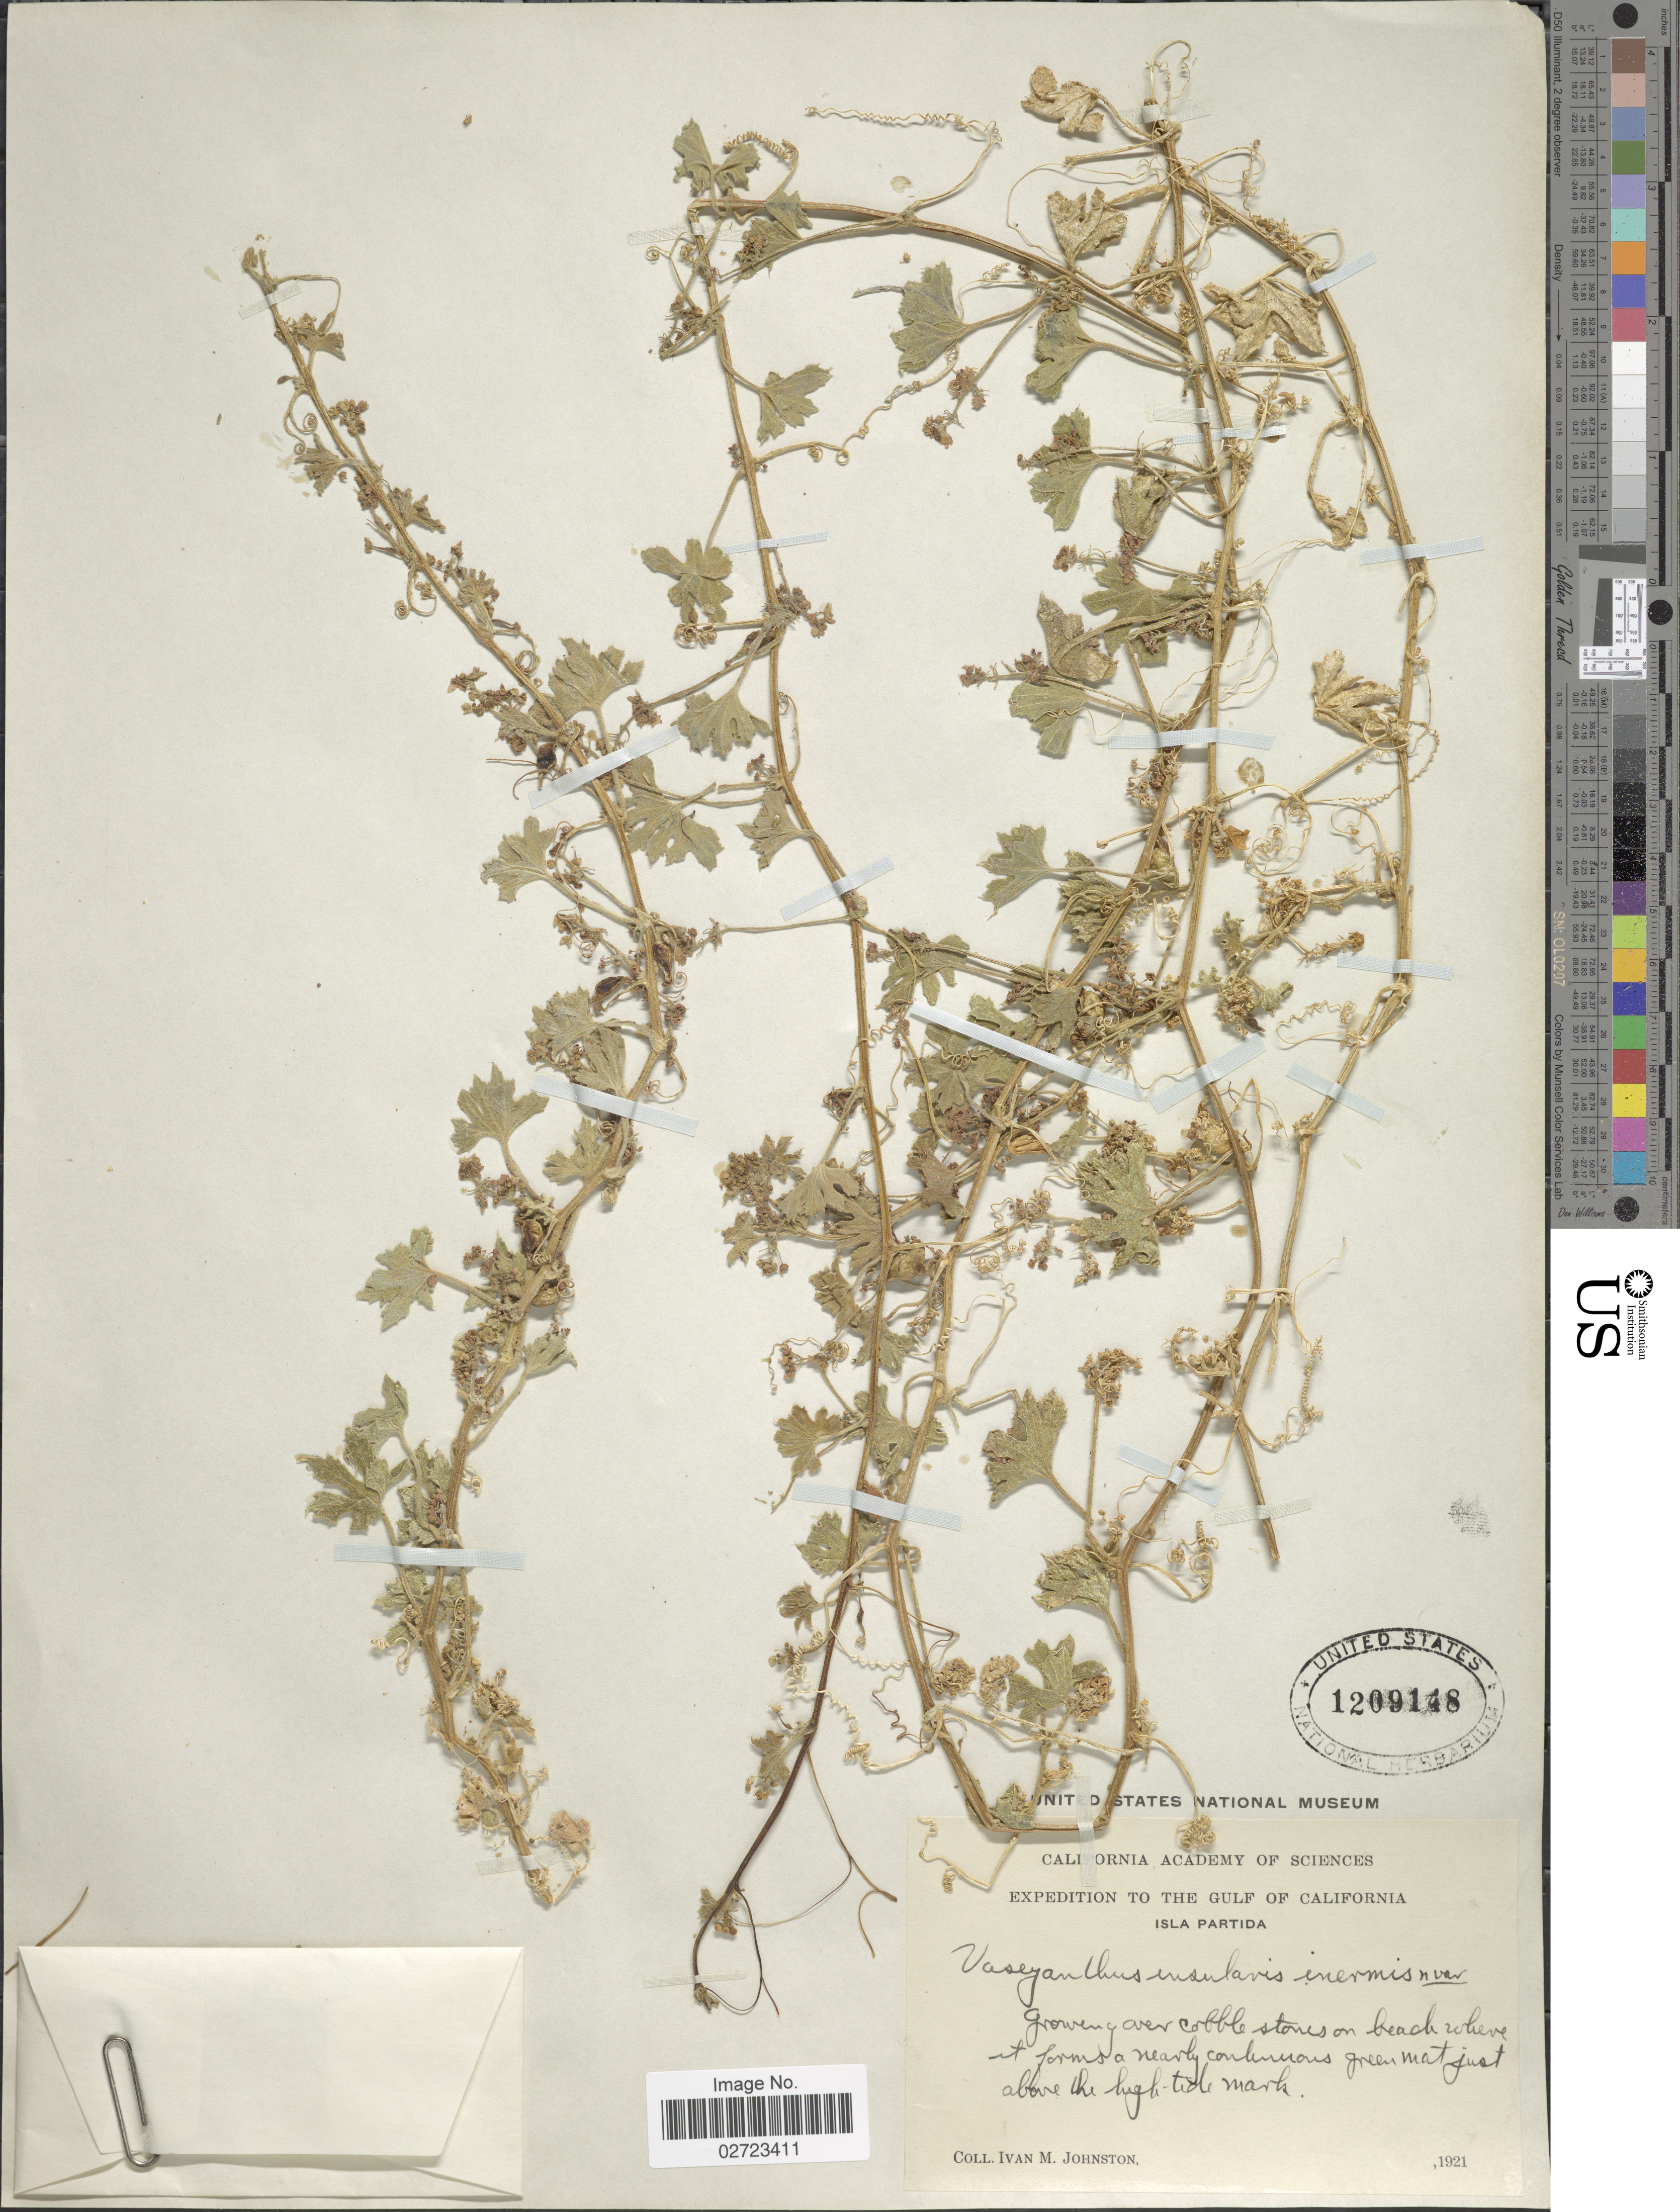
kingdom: Plantae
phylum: Tracheophyta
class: Magnoliopsida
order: Cucurbitales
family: Cucurbitaceae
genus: Echinopepon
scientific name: Echinopepon insularis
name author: S. Watson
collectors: I.M. Johnston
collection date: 1921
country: Mexico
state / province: Baja California Sur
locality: The Gulf of California, Isla Partida, over cobble stones on beach.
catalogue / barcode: US 1209148